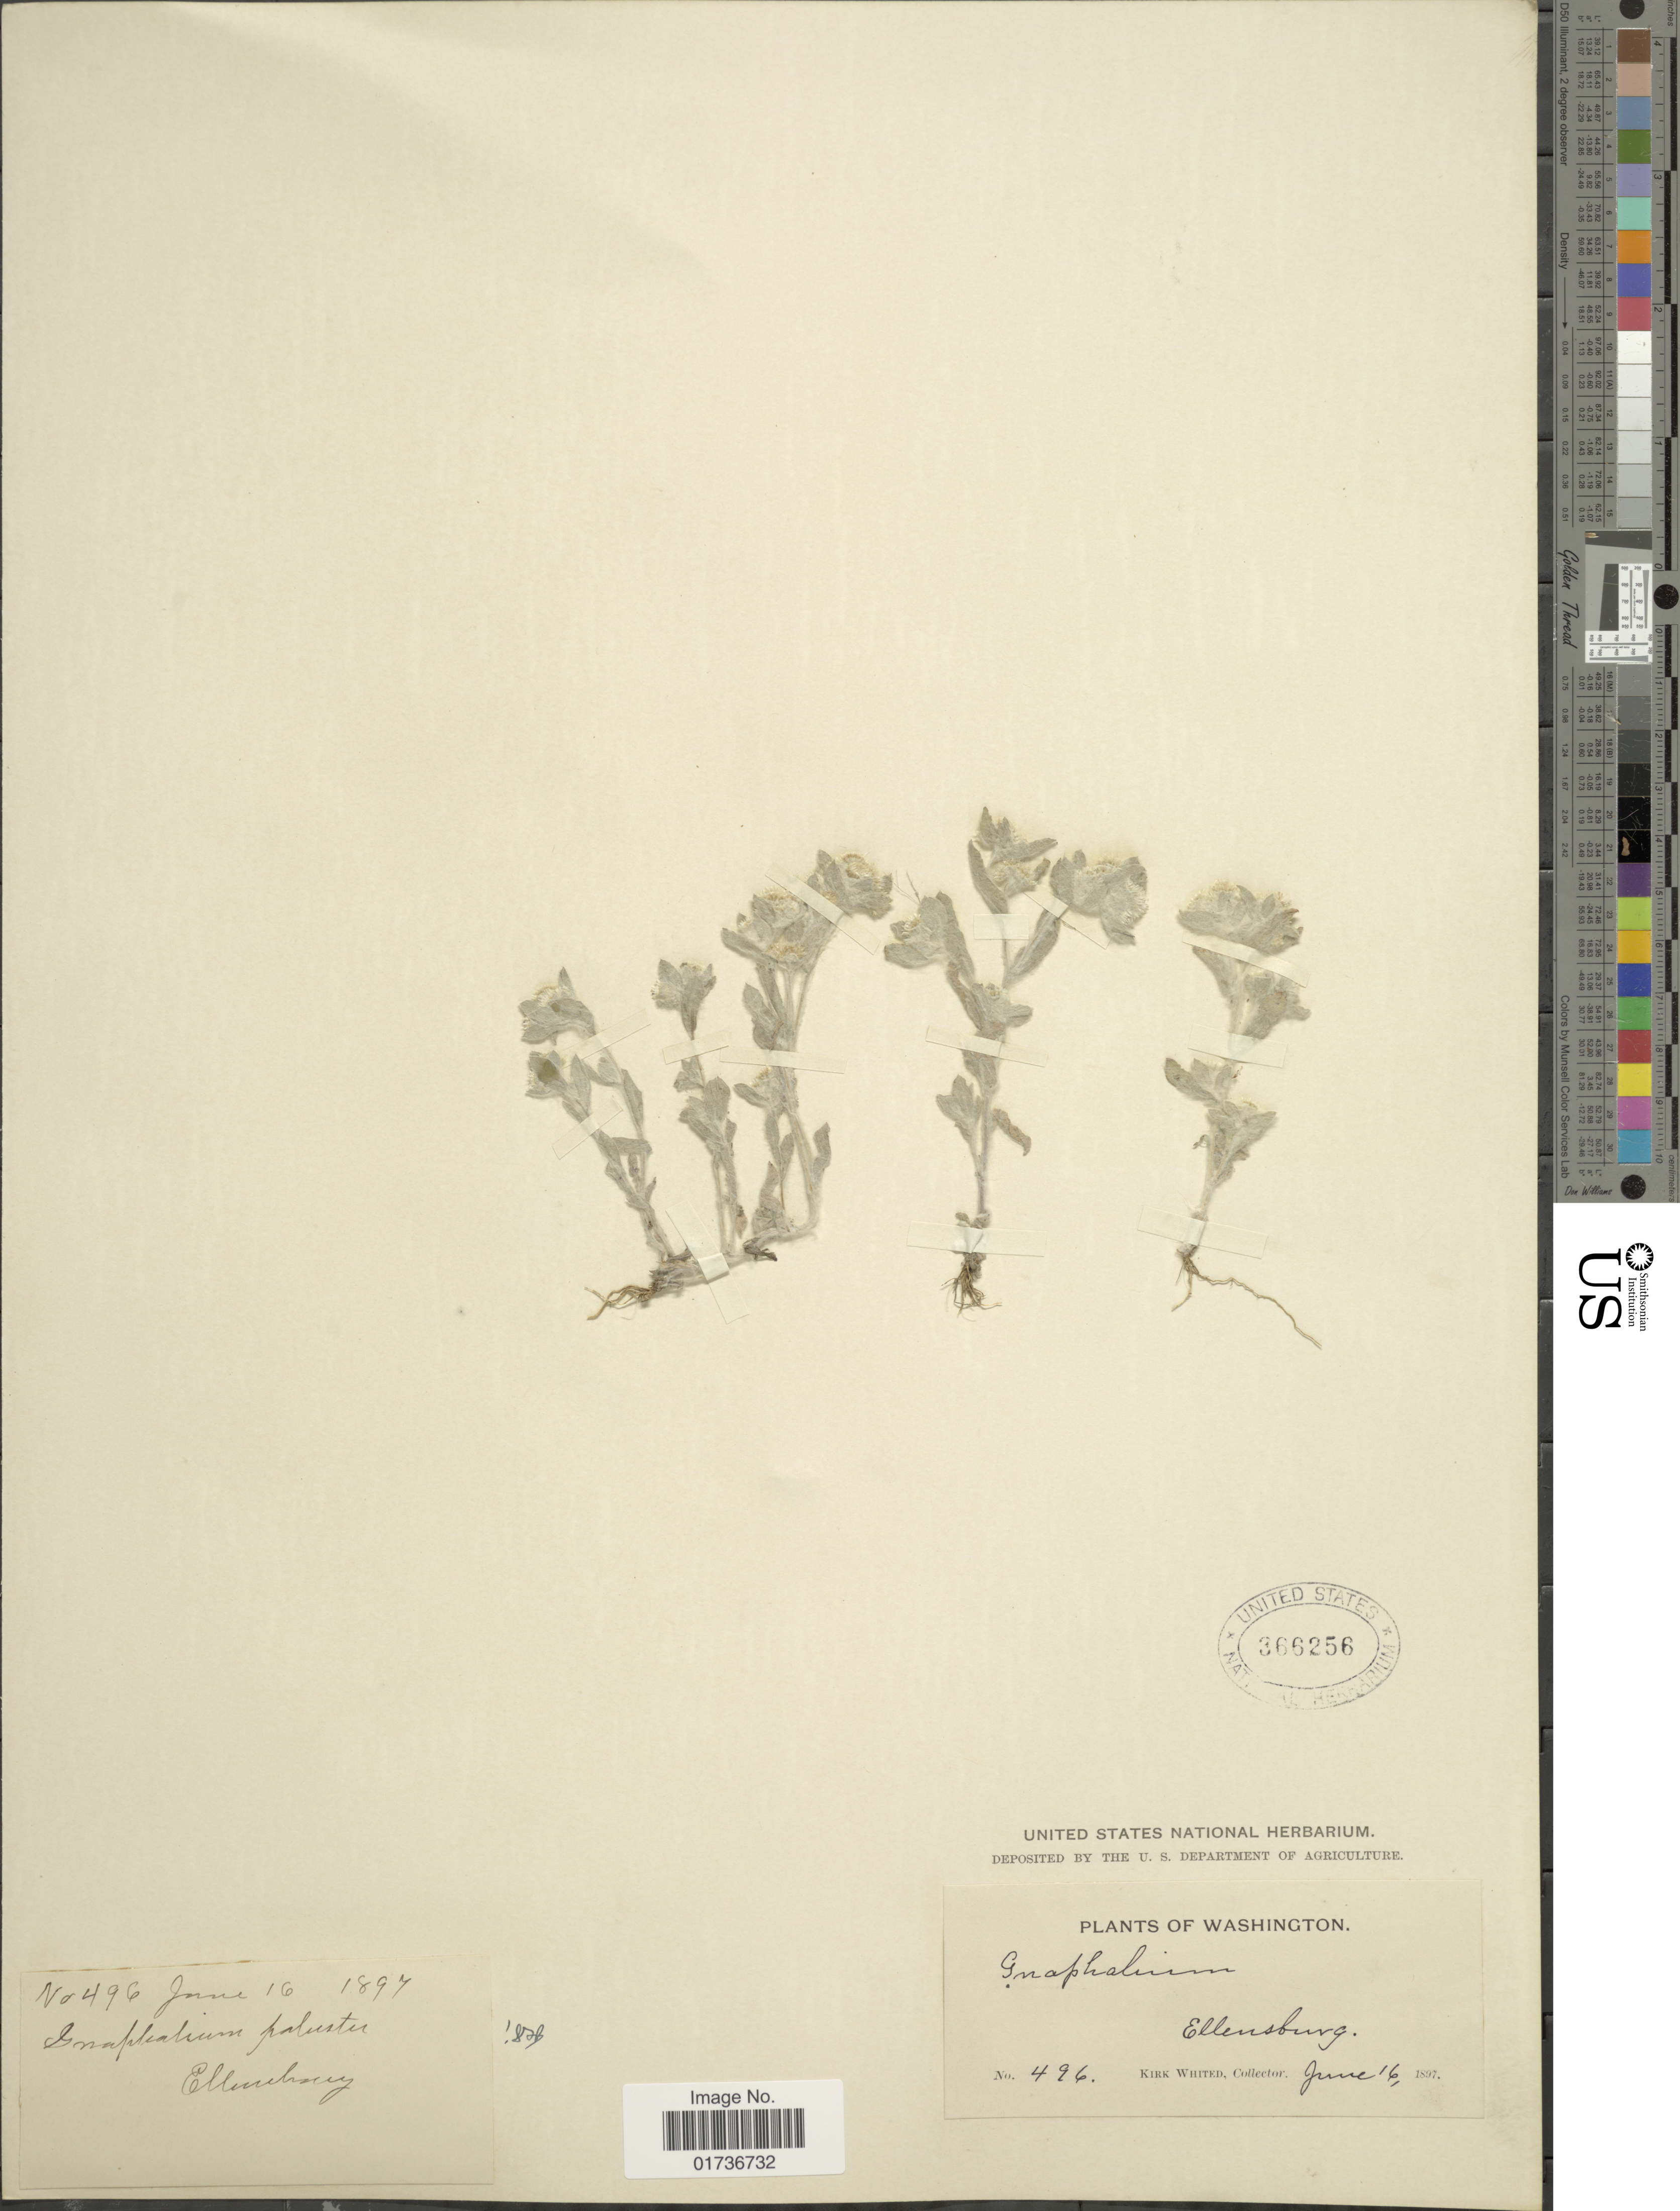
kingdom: Plantae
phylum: Tracheophyta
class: Magnoliopsida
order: Asterales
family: Asteraceae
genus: Gnaphalium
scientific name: Gnaphalium palustre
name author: Nutt.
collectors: K. Whited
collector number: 496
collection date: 1897-06-16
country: United States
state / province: Washington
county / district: Kittitas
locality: Ellensburg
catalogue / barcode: US 366256